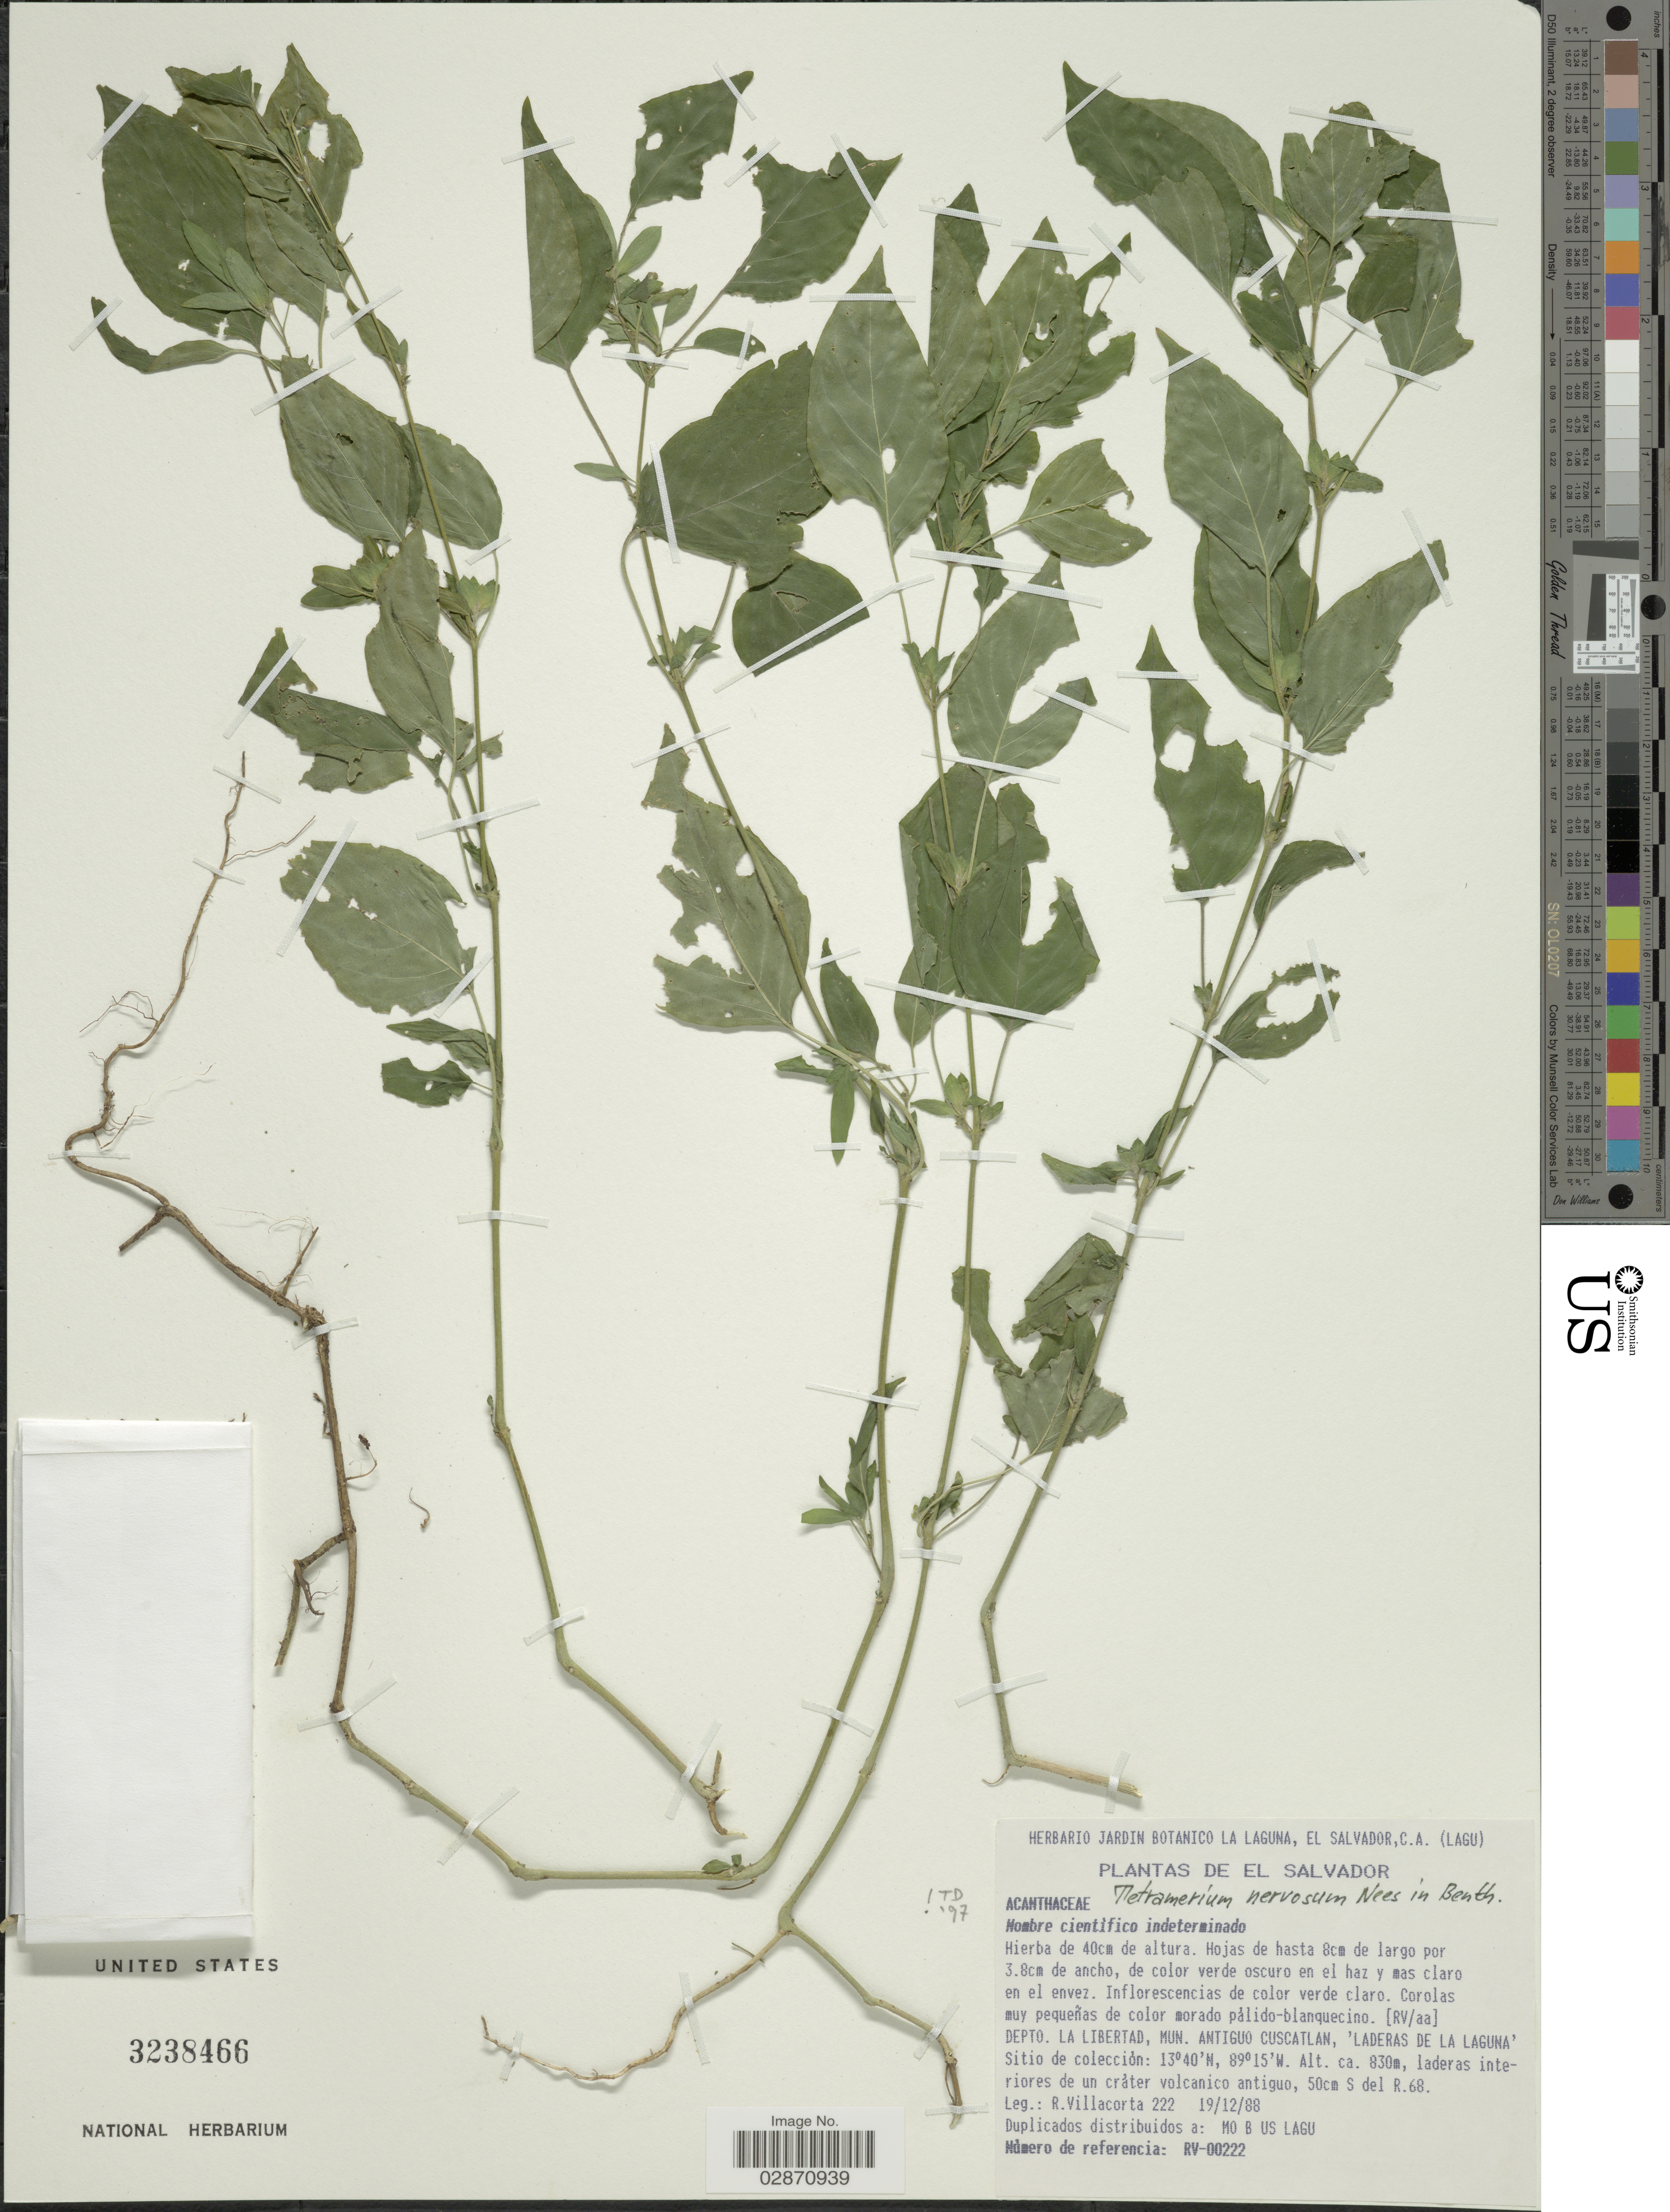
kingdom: Plantae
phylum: Tracheophyta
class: Magnoliopsida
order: Lamiales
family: Acanthaceae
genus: Tetramerium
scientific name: Tetramerium nervosum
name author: Nees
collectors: R. Villacorta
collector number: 222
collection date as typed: Transcribed d/m/y: 19/12/88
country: El Salvador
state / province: La Libertad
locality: Depto. La Libertad, Mun, Antiguo Cuscatlan, 'laderas de la Laguna'. 50cm S del R.68.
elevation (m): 830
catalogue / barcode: US 3238466